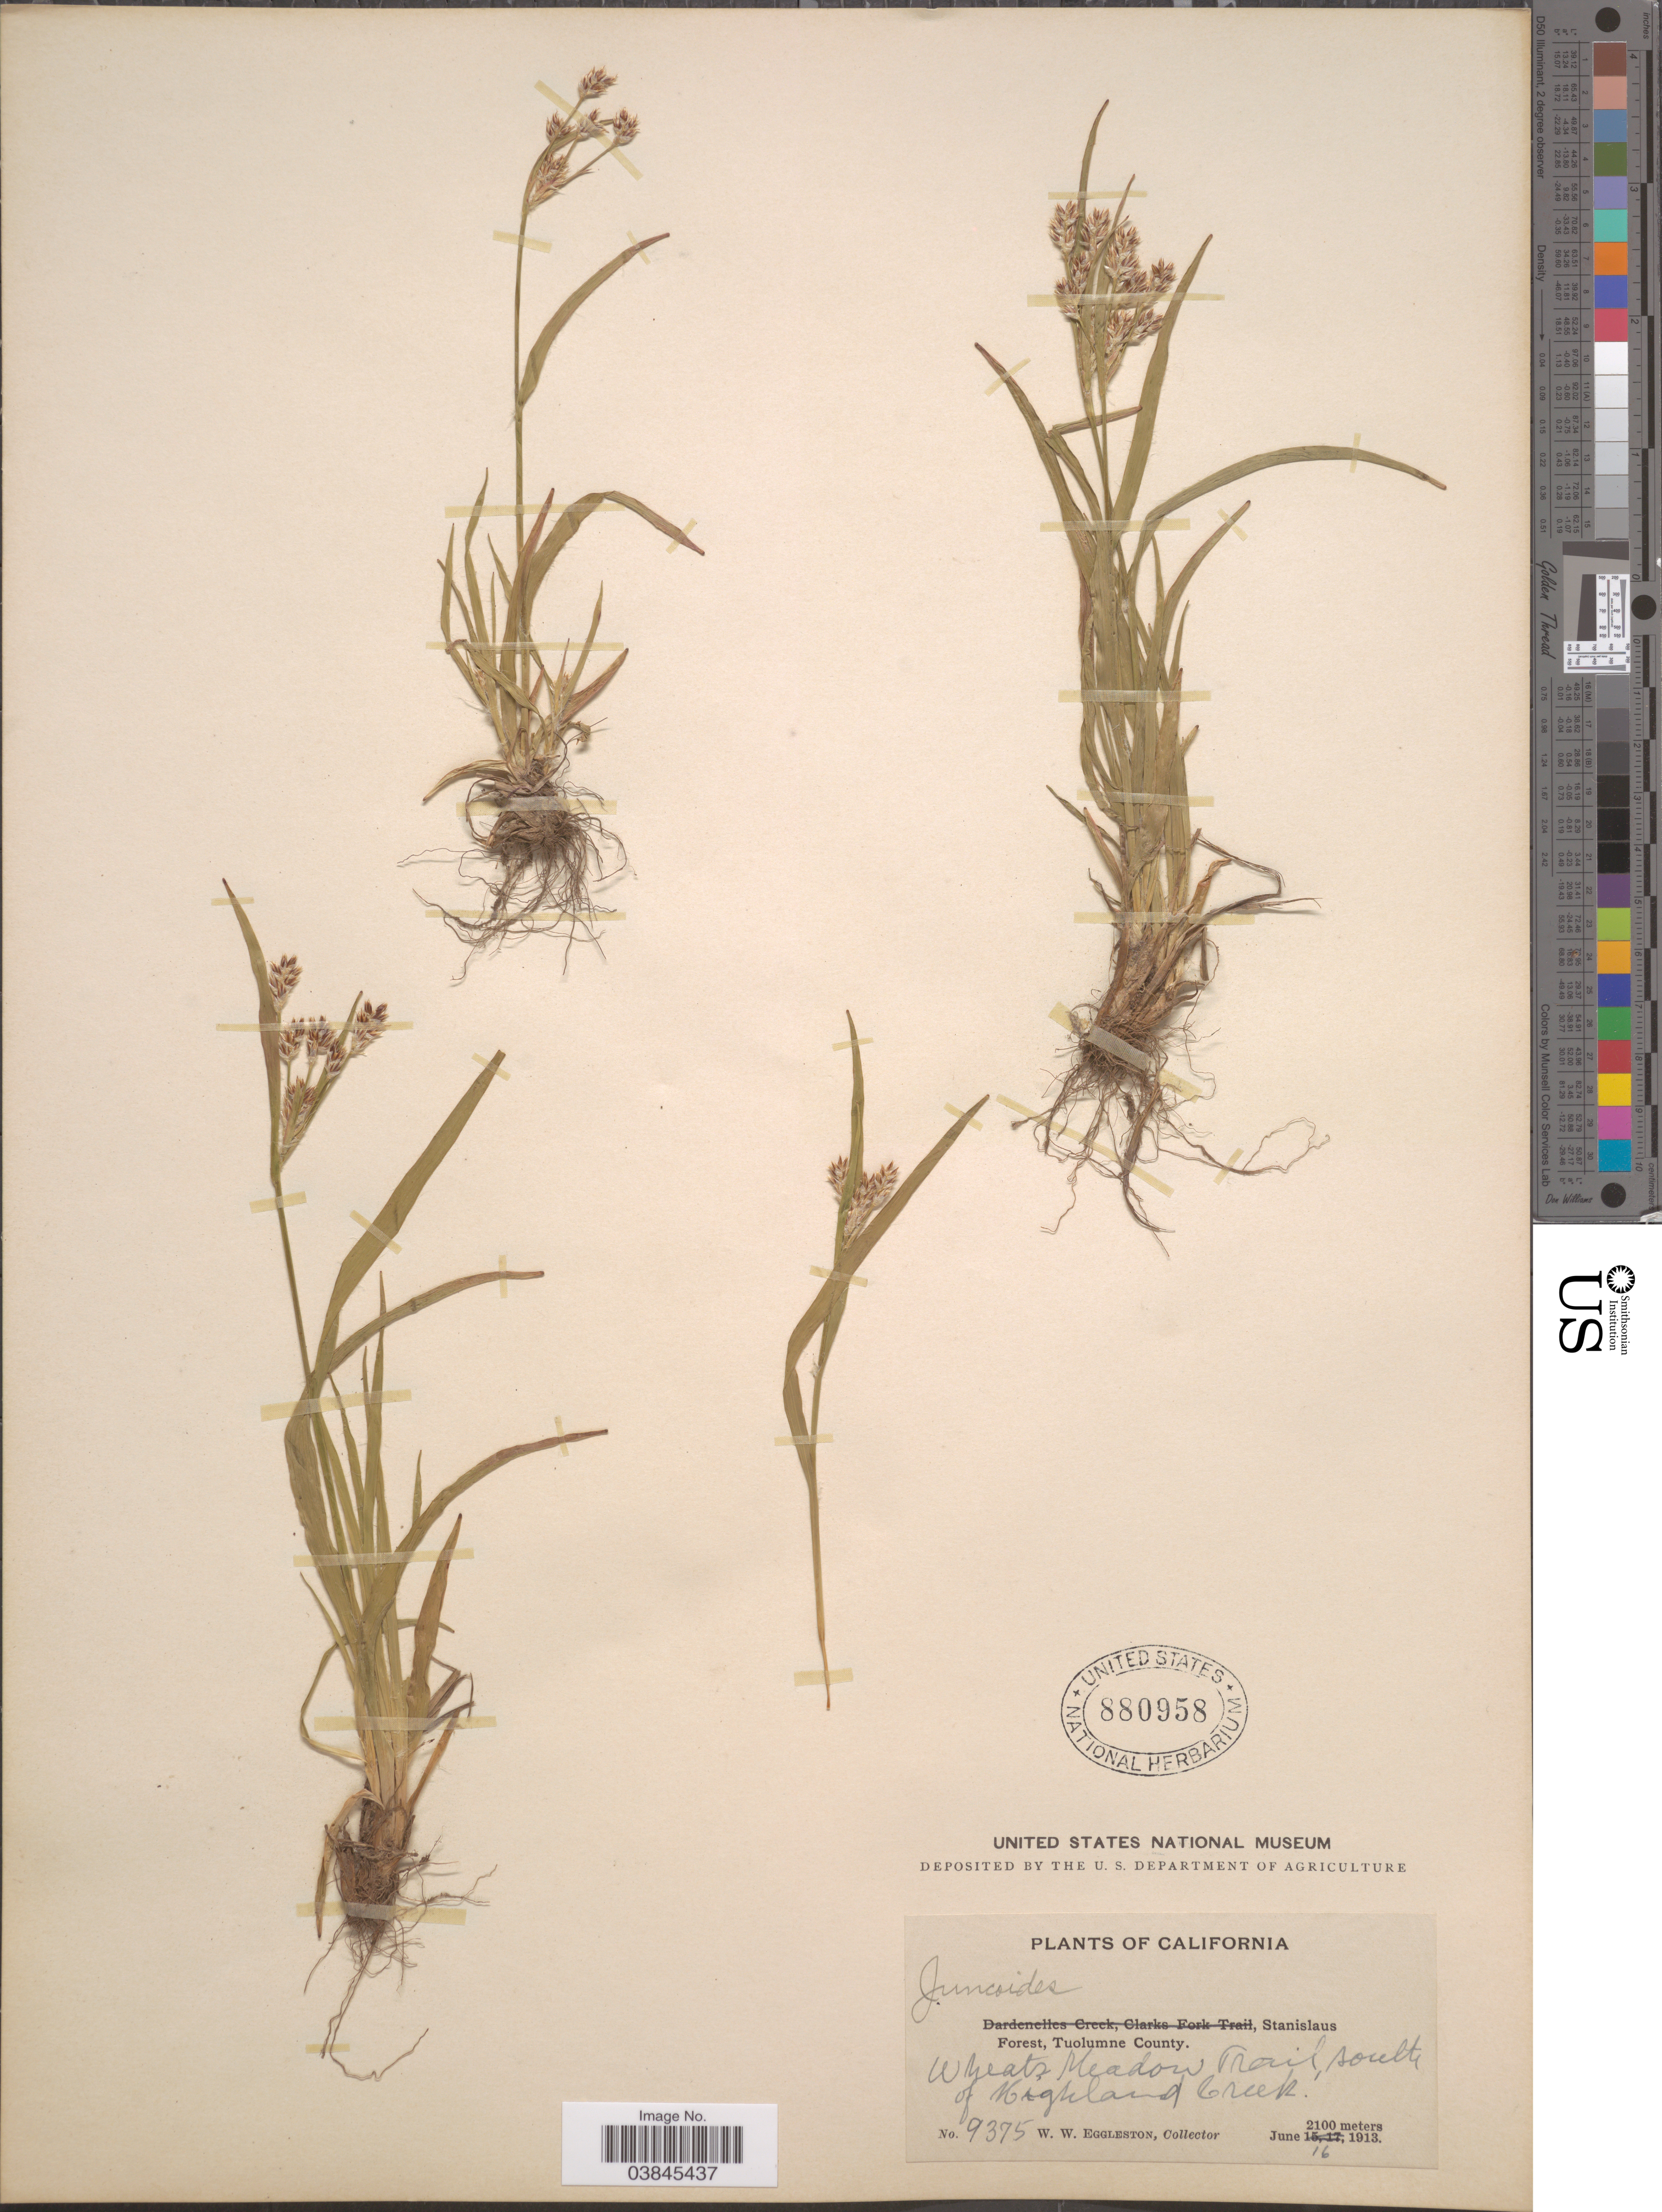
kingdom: Plantae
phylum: Tracheophyta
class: Liliopsida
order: Poales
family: Juncaceae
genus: Luzula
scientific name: Luzula campestris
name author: (L.) DC.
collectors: W. W. Eggleston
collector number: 9375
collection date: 1913-06-16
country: United States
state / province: California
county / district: Stanislaus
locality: Stanislaus Forest, Tuolomne County. Wheats Meadow Trail, south of Highland Creek.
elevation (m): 2100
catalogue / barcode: US 880958